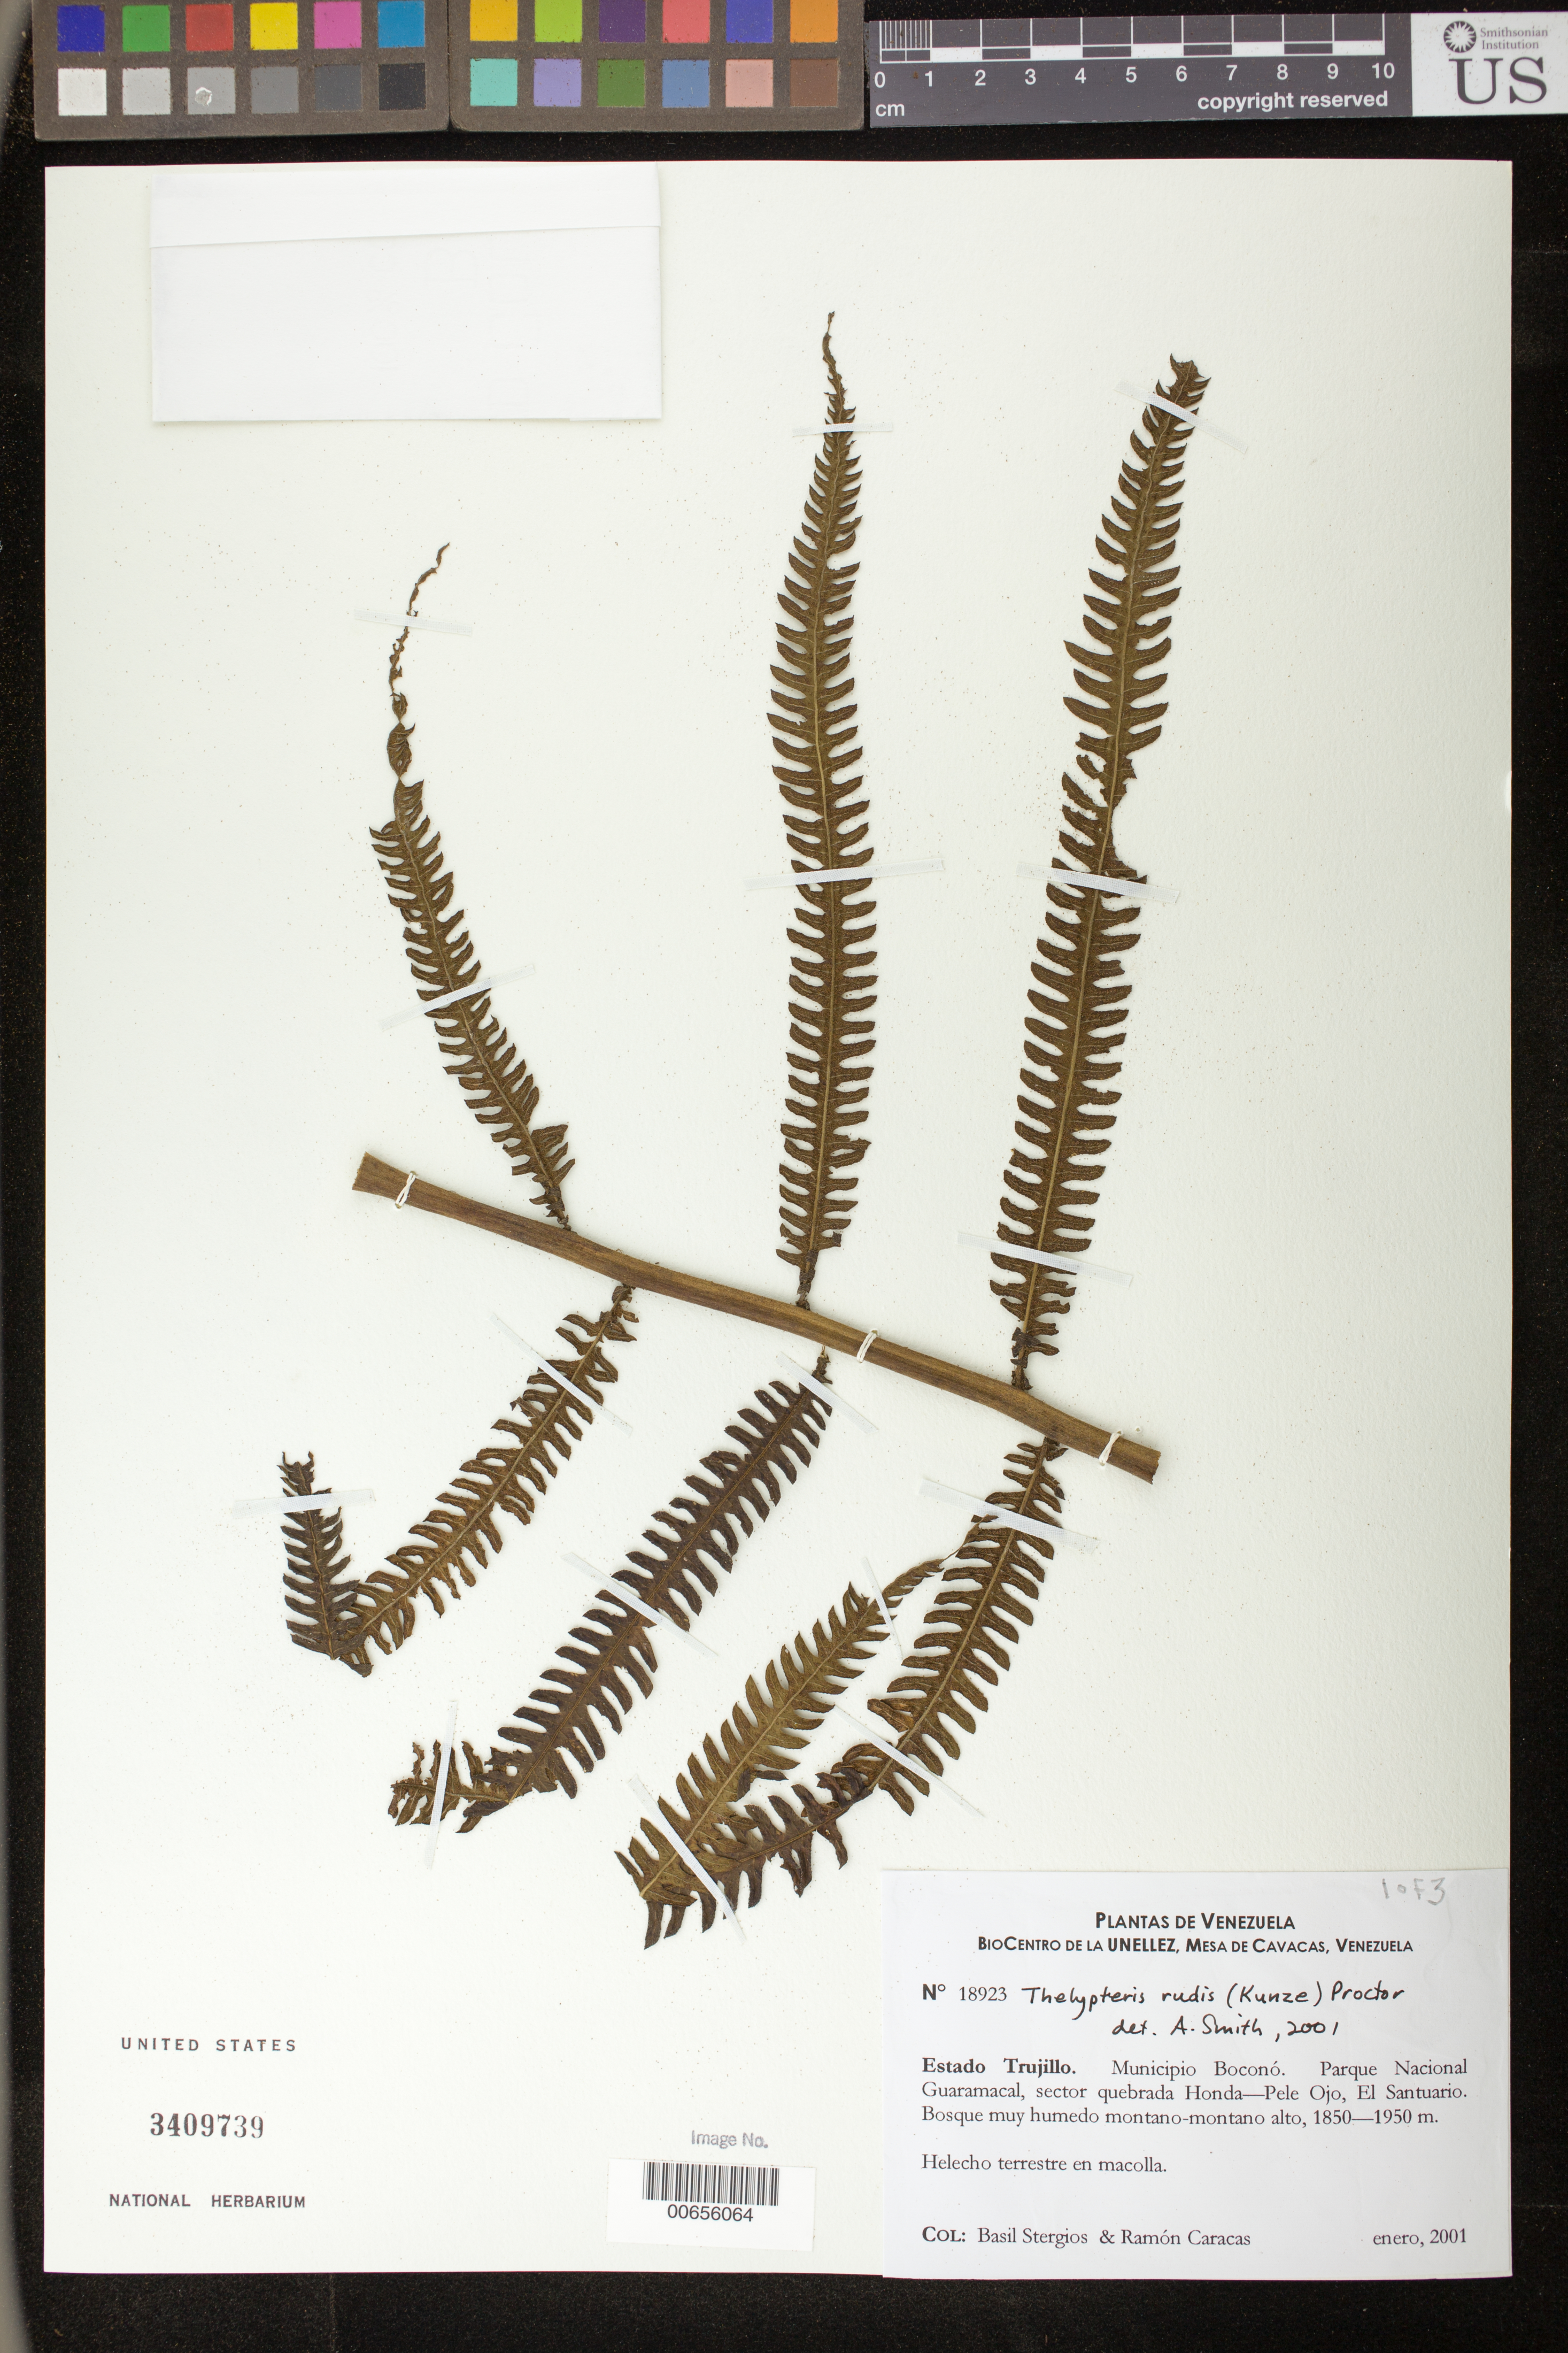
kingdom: Plantae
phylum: Tracheophyta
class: Polypodiopsida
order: Polypodiales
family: Thelypteridaceae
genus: Thelypteris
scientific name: Thelypteris rudis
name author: (Kuntze) Proctor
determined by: Smith, Alan R., (UC)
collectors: B. G. Stergios & R. Caracas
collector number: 18923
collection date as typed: Jan 2001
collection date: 2001-01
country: Venezuela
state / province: Trujillo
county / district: Boconó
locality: Parque Nacional Guaramacal, sector quebrada Honda-Pele Ojo, El Santuario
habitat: Bosque muy húmedo montano-montano alto.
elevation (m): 1850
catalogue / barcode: US 3409739